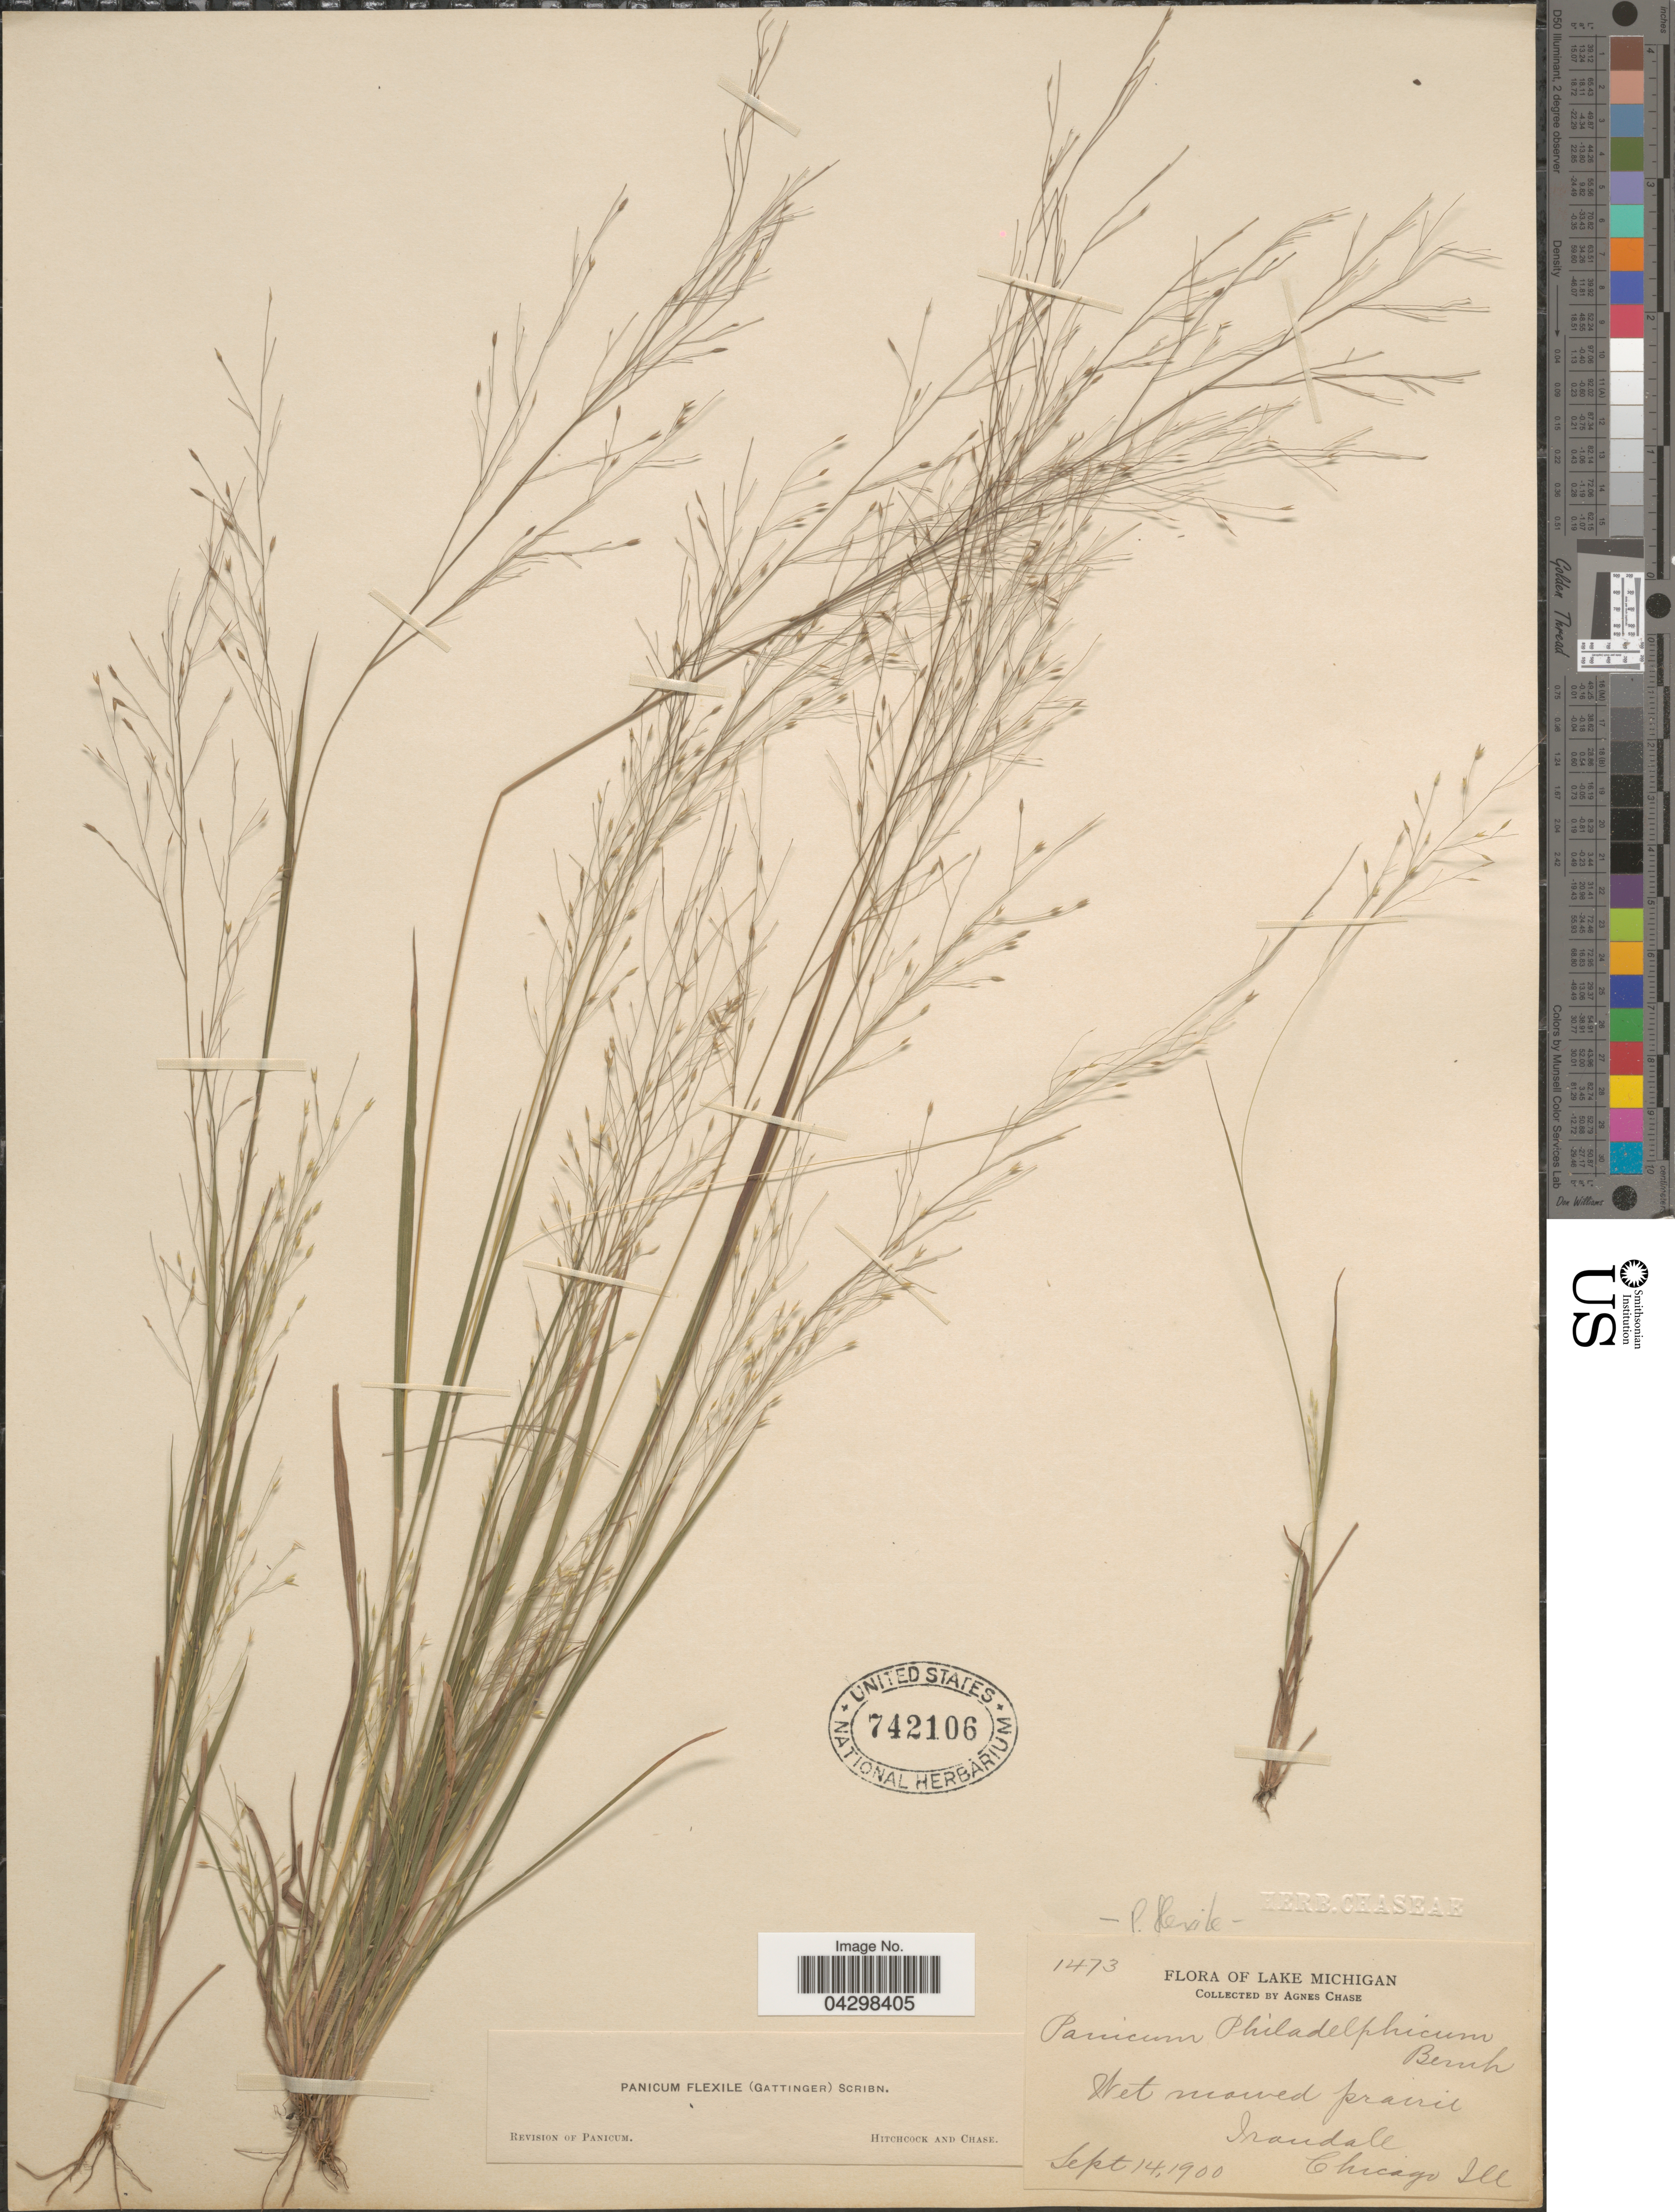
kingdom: Plantae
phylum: Tracheophyta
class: Liliopsida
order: Poales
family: Poaceae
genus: Panicum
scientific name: Panicum flexile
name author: (Gatt.) Scribn.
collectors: A. Chase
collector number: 1473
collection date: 1900-09-14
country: United States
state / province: Illinois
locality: Lake Michigan. Irondale. Chicago.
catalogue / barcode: US 742106